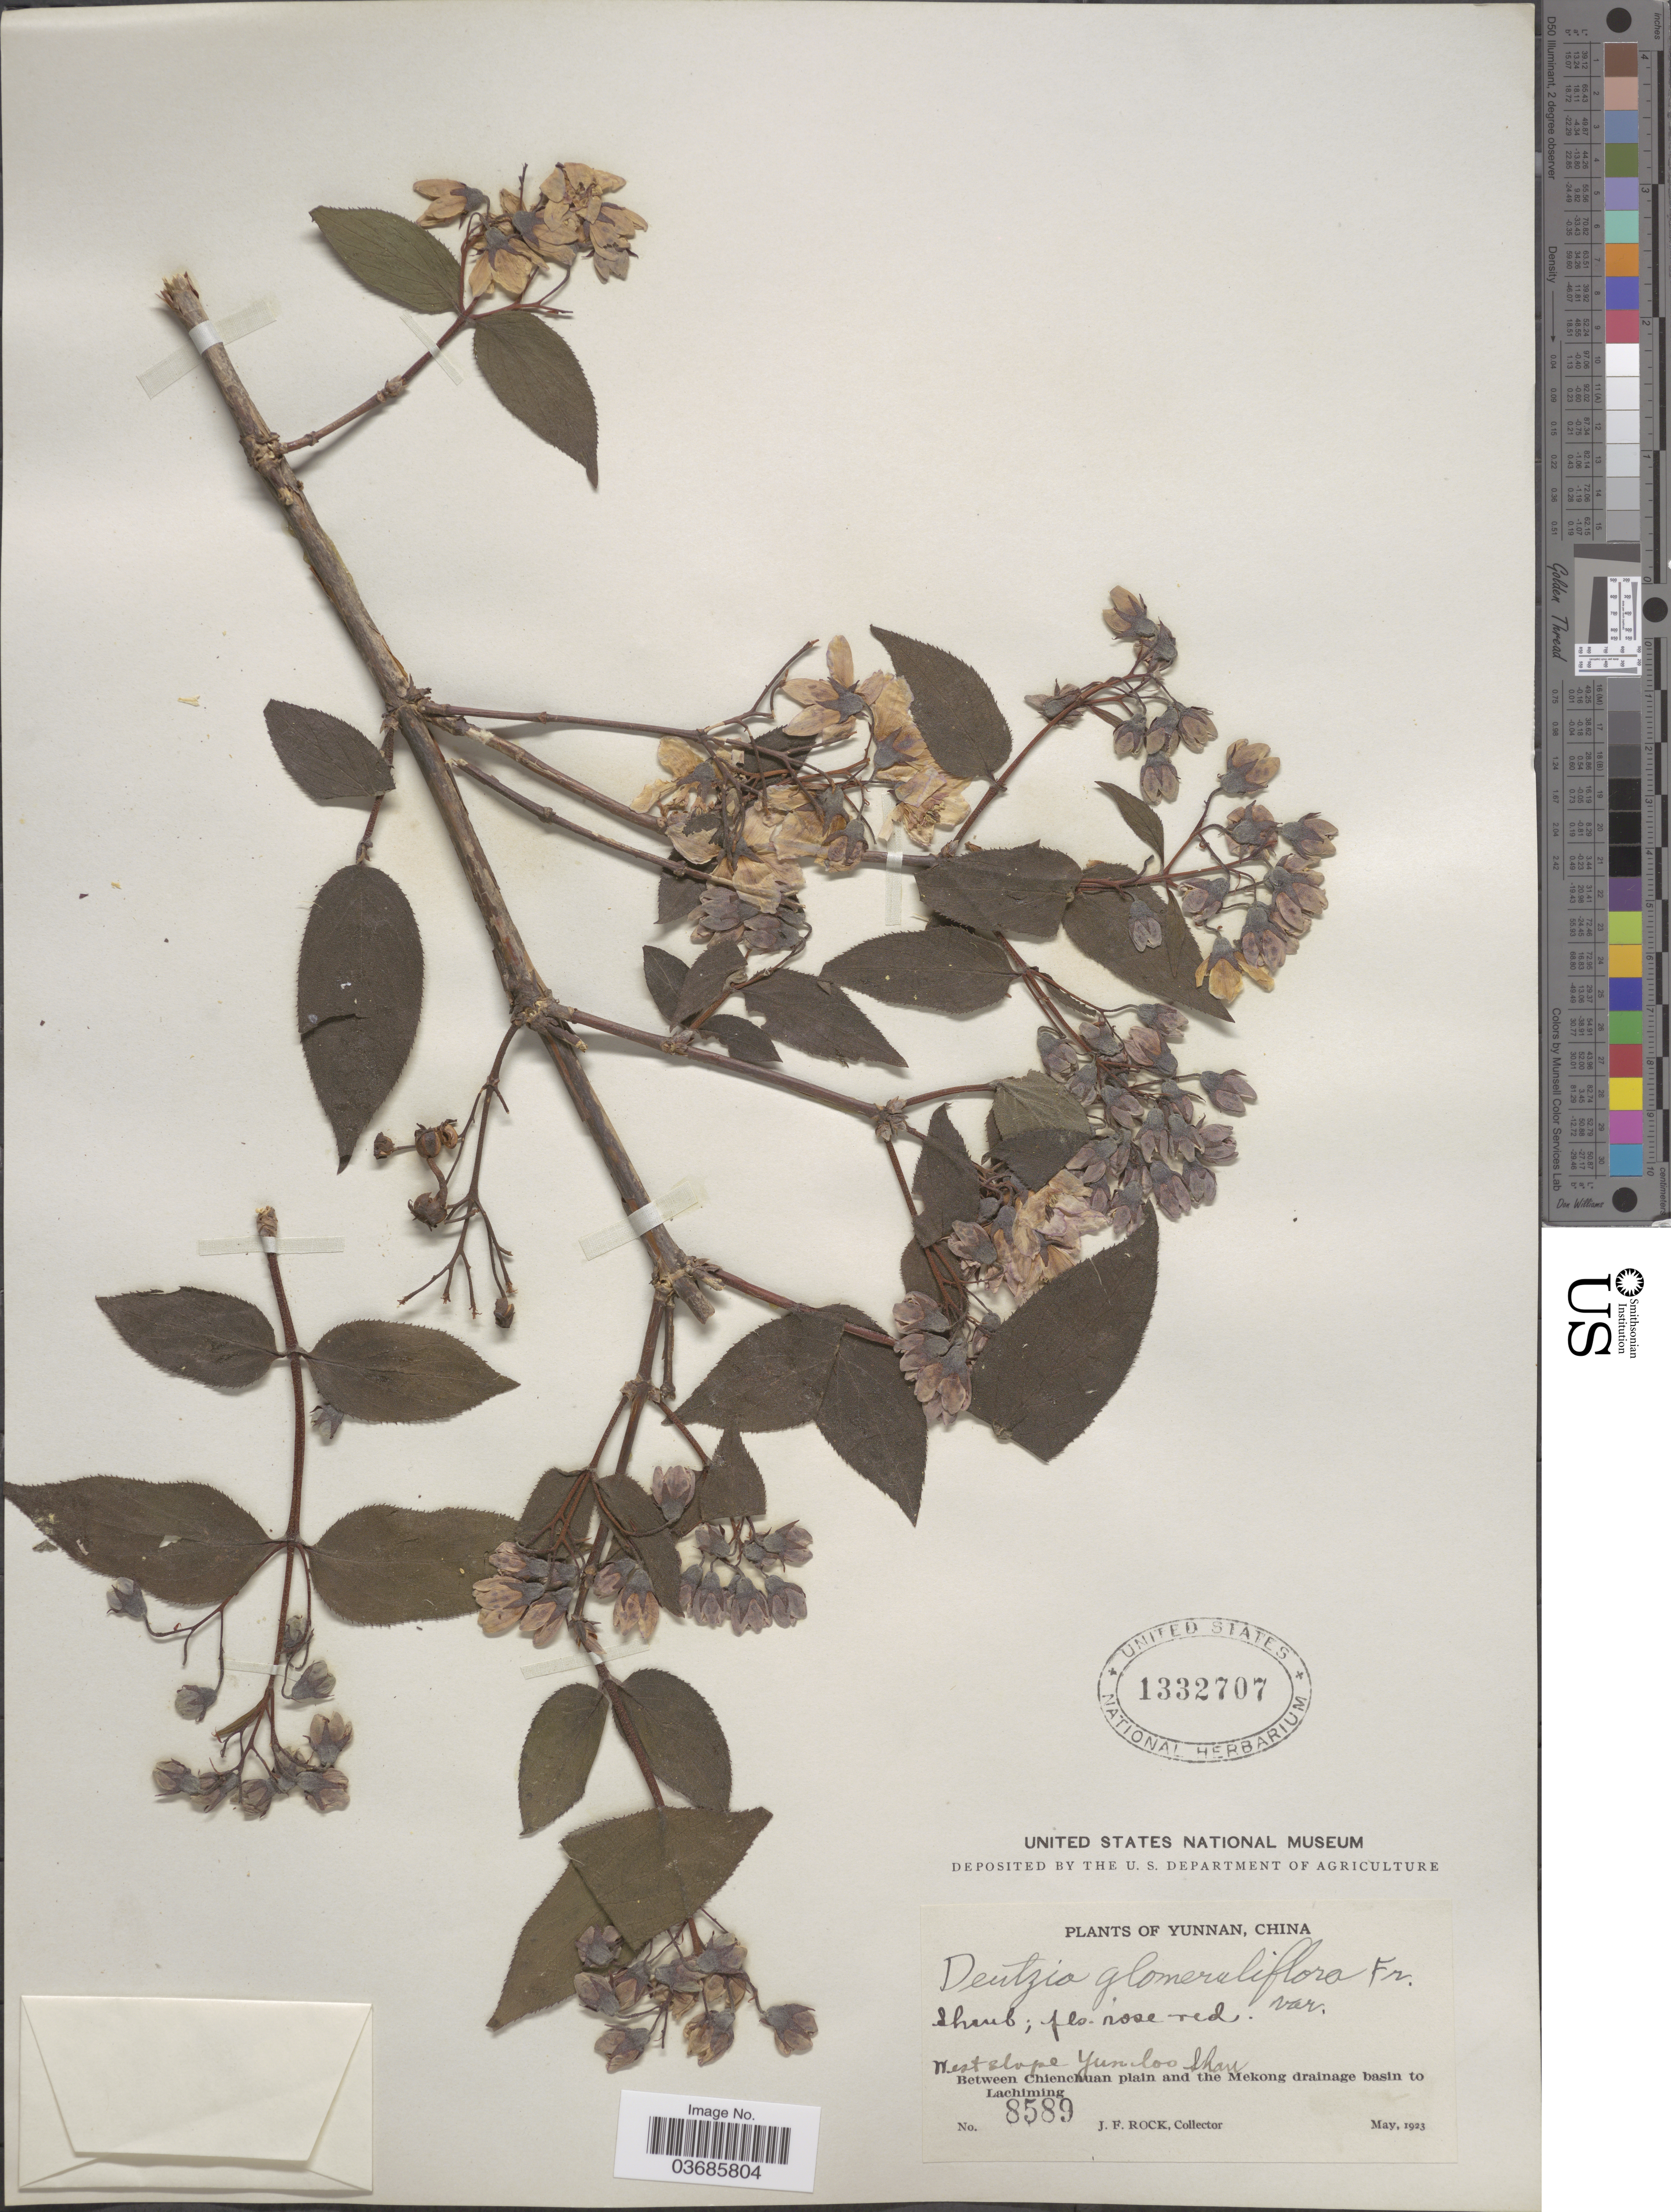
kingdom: Plantae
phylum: Tracheophyta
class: Magnoliopsida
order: Cornales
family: Hydrangeaceae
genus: Deutzia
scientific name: Deutzia glomeruliflora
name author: Franch.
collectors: J. Rock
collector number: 8589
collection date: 1923-05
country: China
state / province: Yunnan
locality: West slope Yun-loo Shan. Between Chienchuan plain and the Mekong drainage basin to Lachiming.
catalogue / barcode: US 1332707